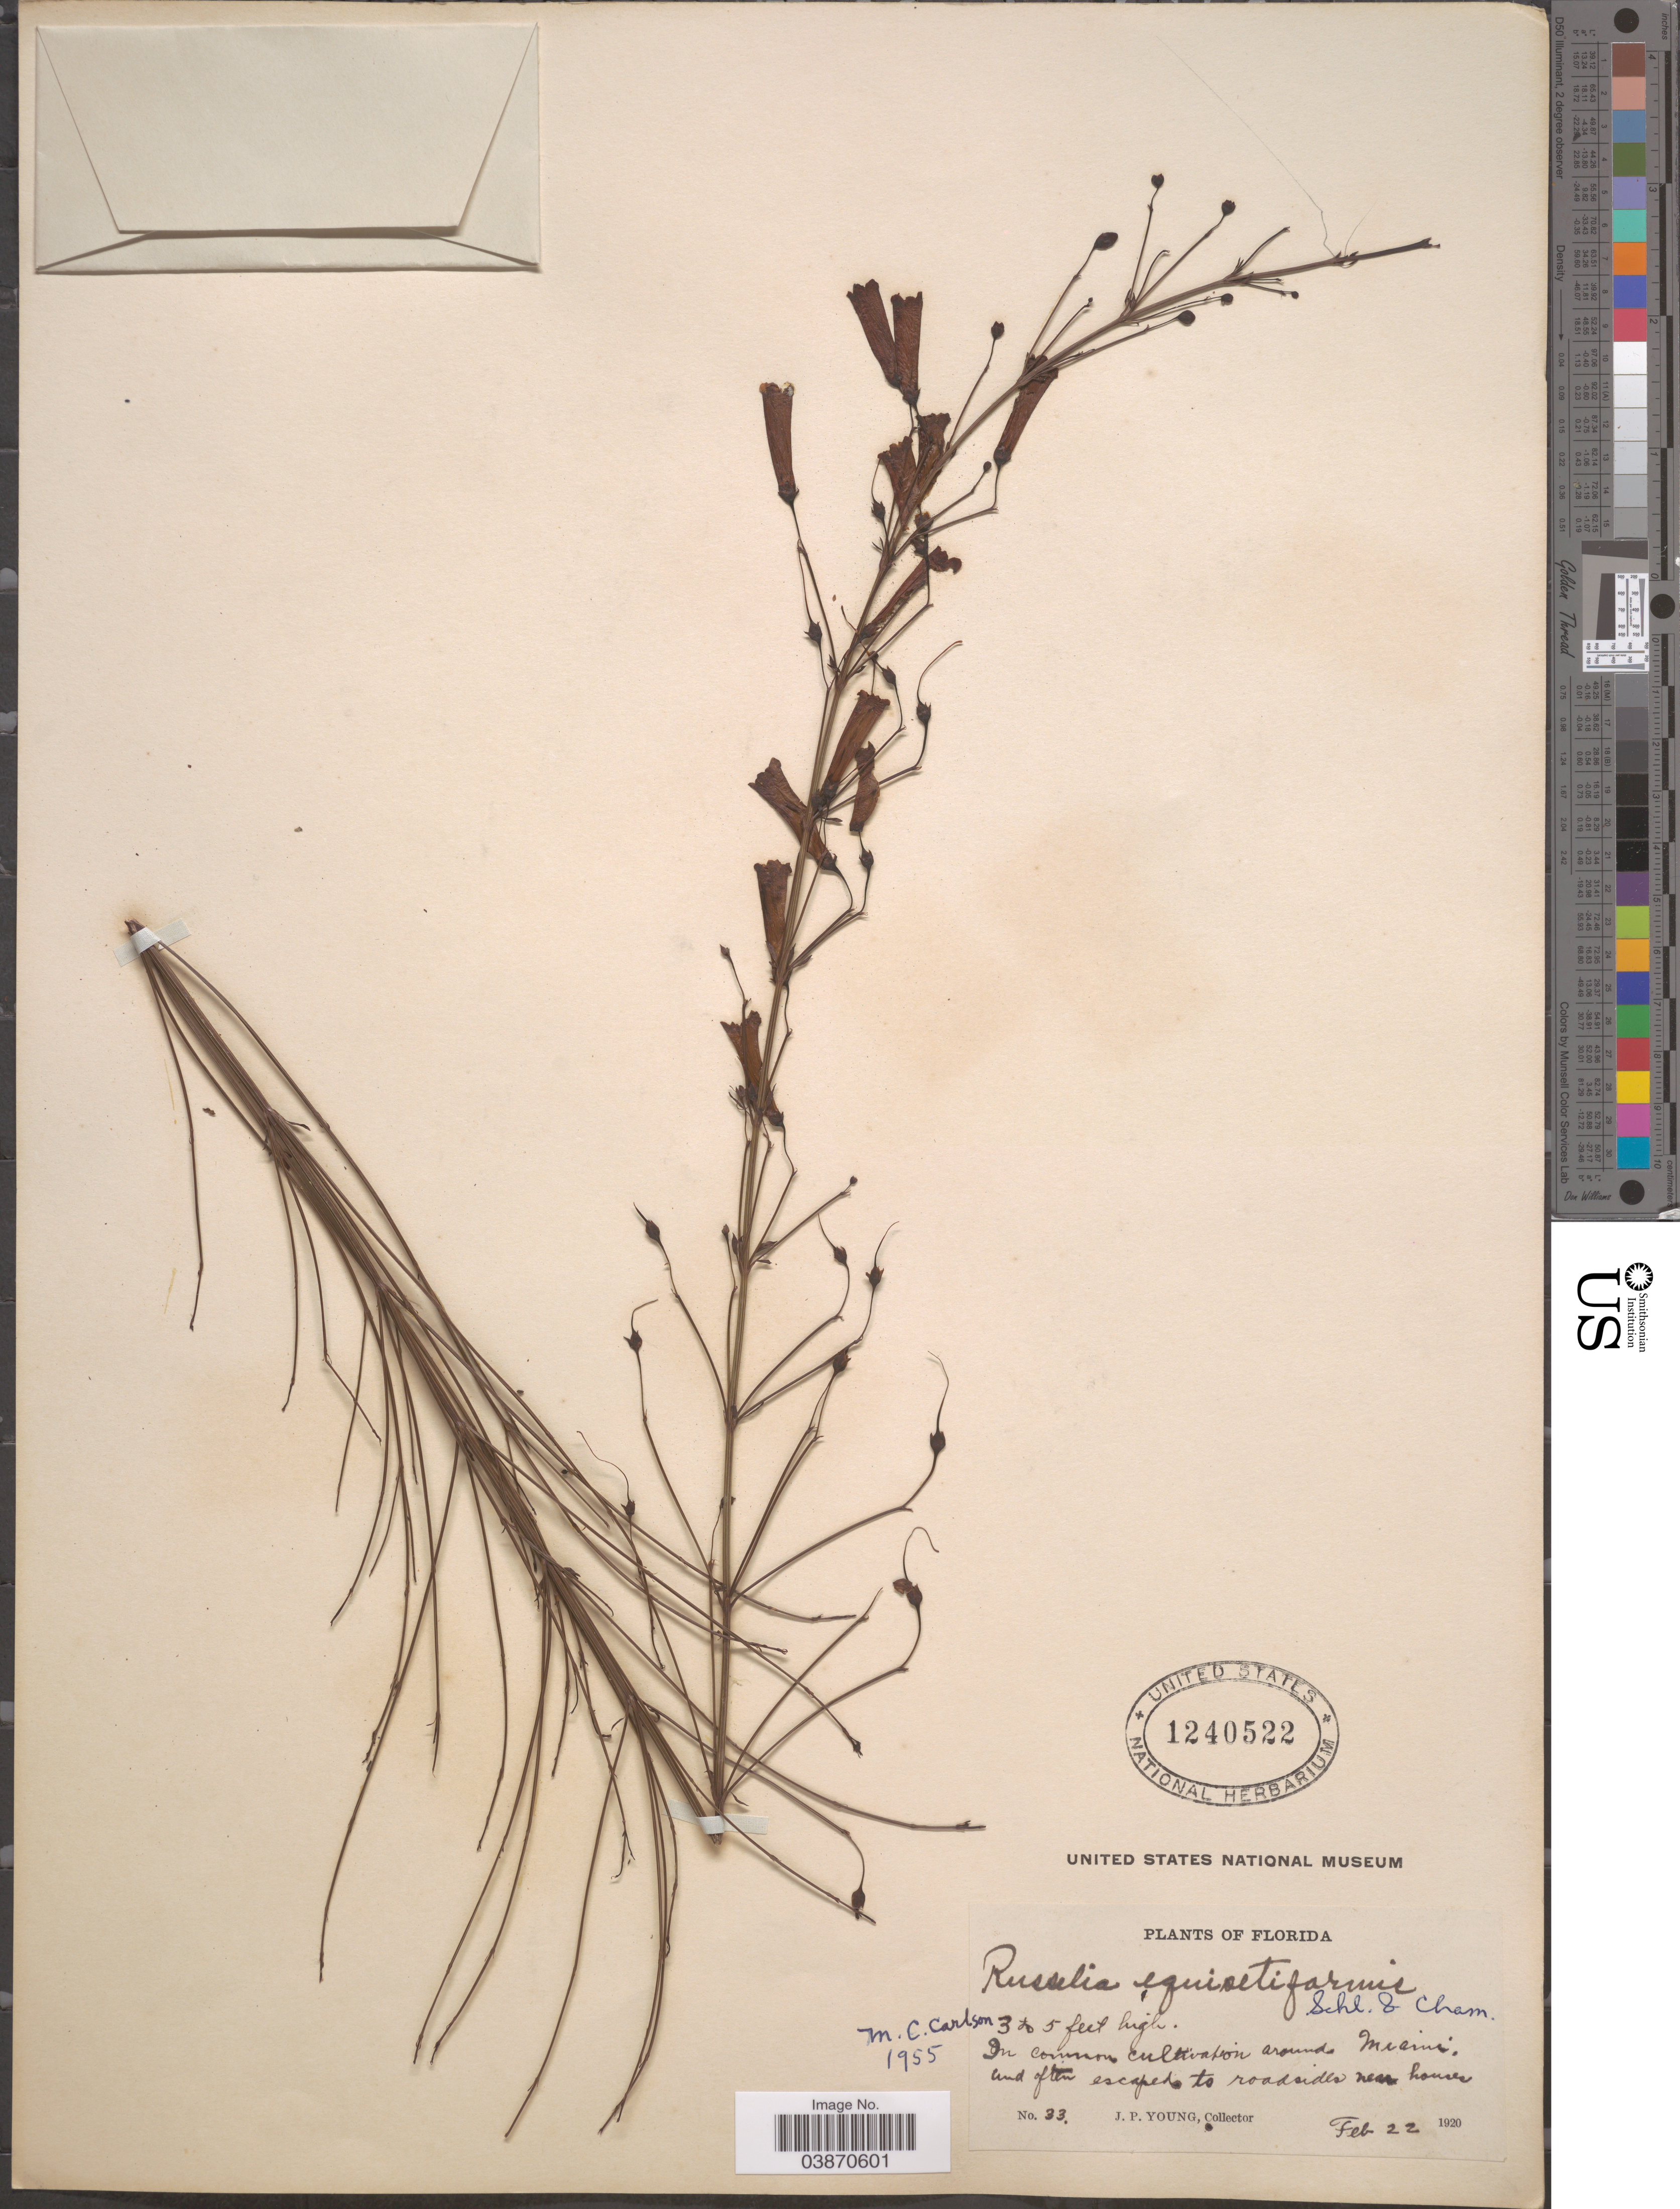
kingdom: Plantae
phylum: Tracheophyta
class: Magnoliopsida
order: Lamiales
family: Plantaginaceae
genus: Russelia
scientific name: Russelia equisetiformis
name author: Schltdl. & Cham.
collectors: J. P. Young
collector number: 33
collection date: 1920-02-22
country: United States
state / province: Florida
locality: Around Miami, and often escaped to roadsides near houses.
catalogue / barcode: US 1240522